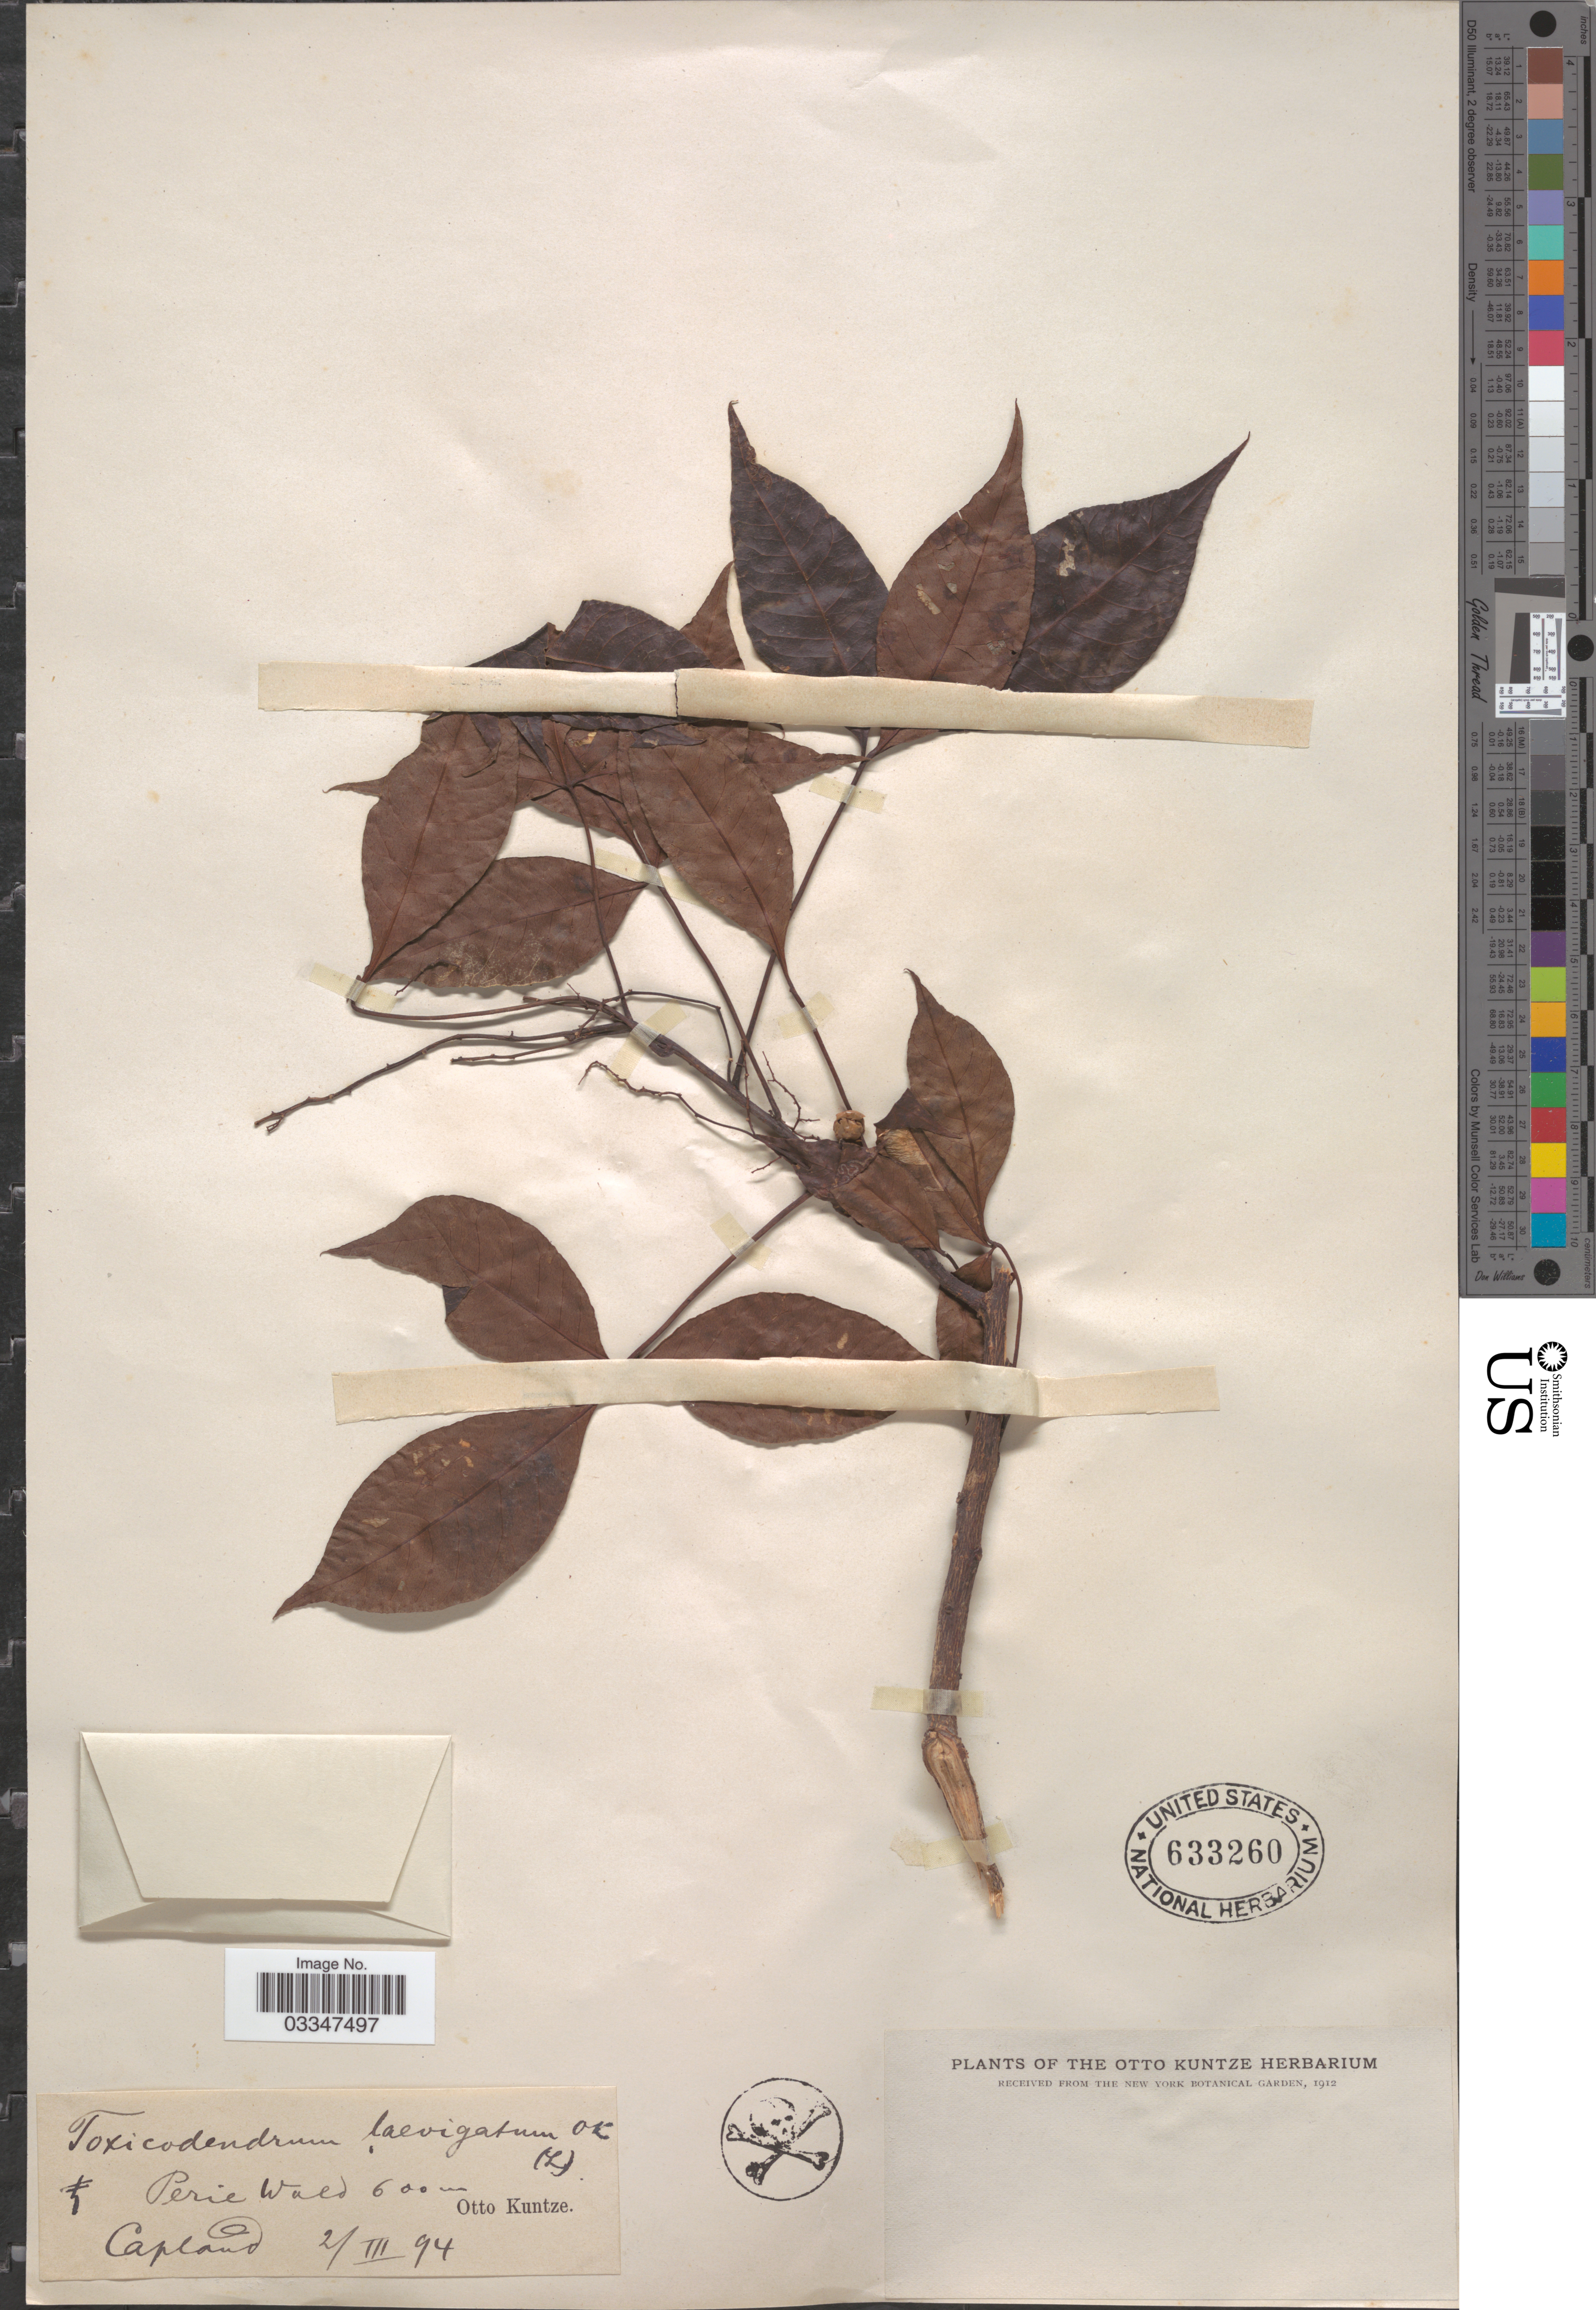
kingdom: Plantae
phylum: Tracheophyta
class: Magnoliopsida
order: Sapindales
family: Anacardiaceae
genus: Rhus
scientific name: Rhus laevigata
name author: L.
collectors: C.E.O. Kuntze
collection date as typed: Transcribed d/m/y: 2/3/94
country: South Africa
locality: Perie Wald. Capland.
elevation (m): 600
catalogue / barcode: US 633260